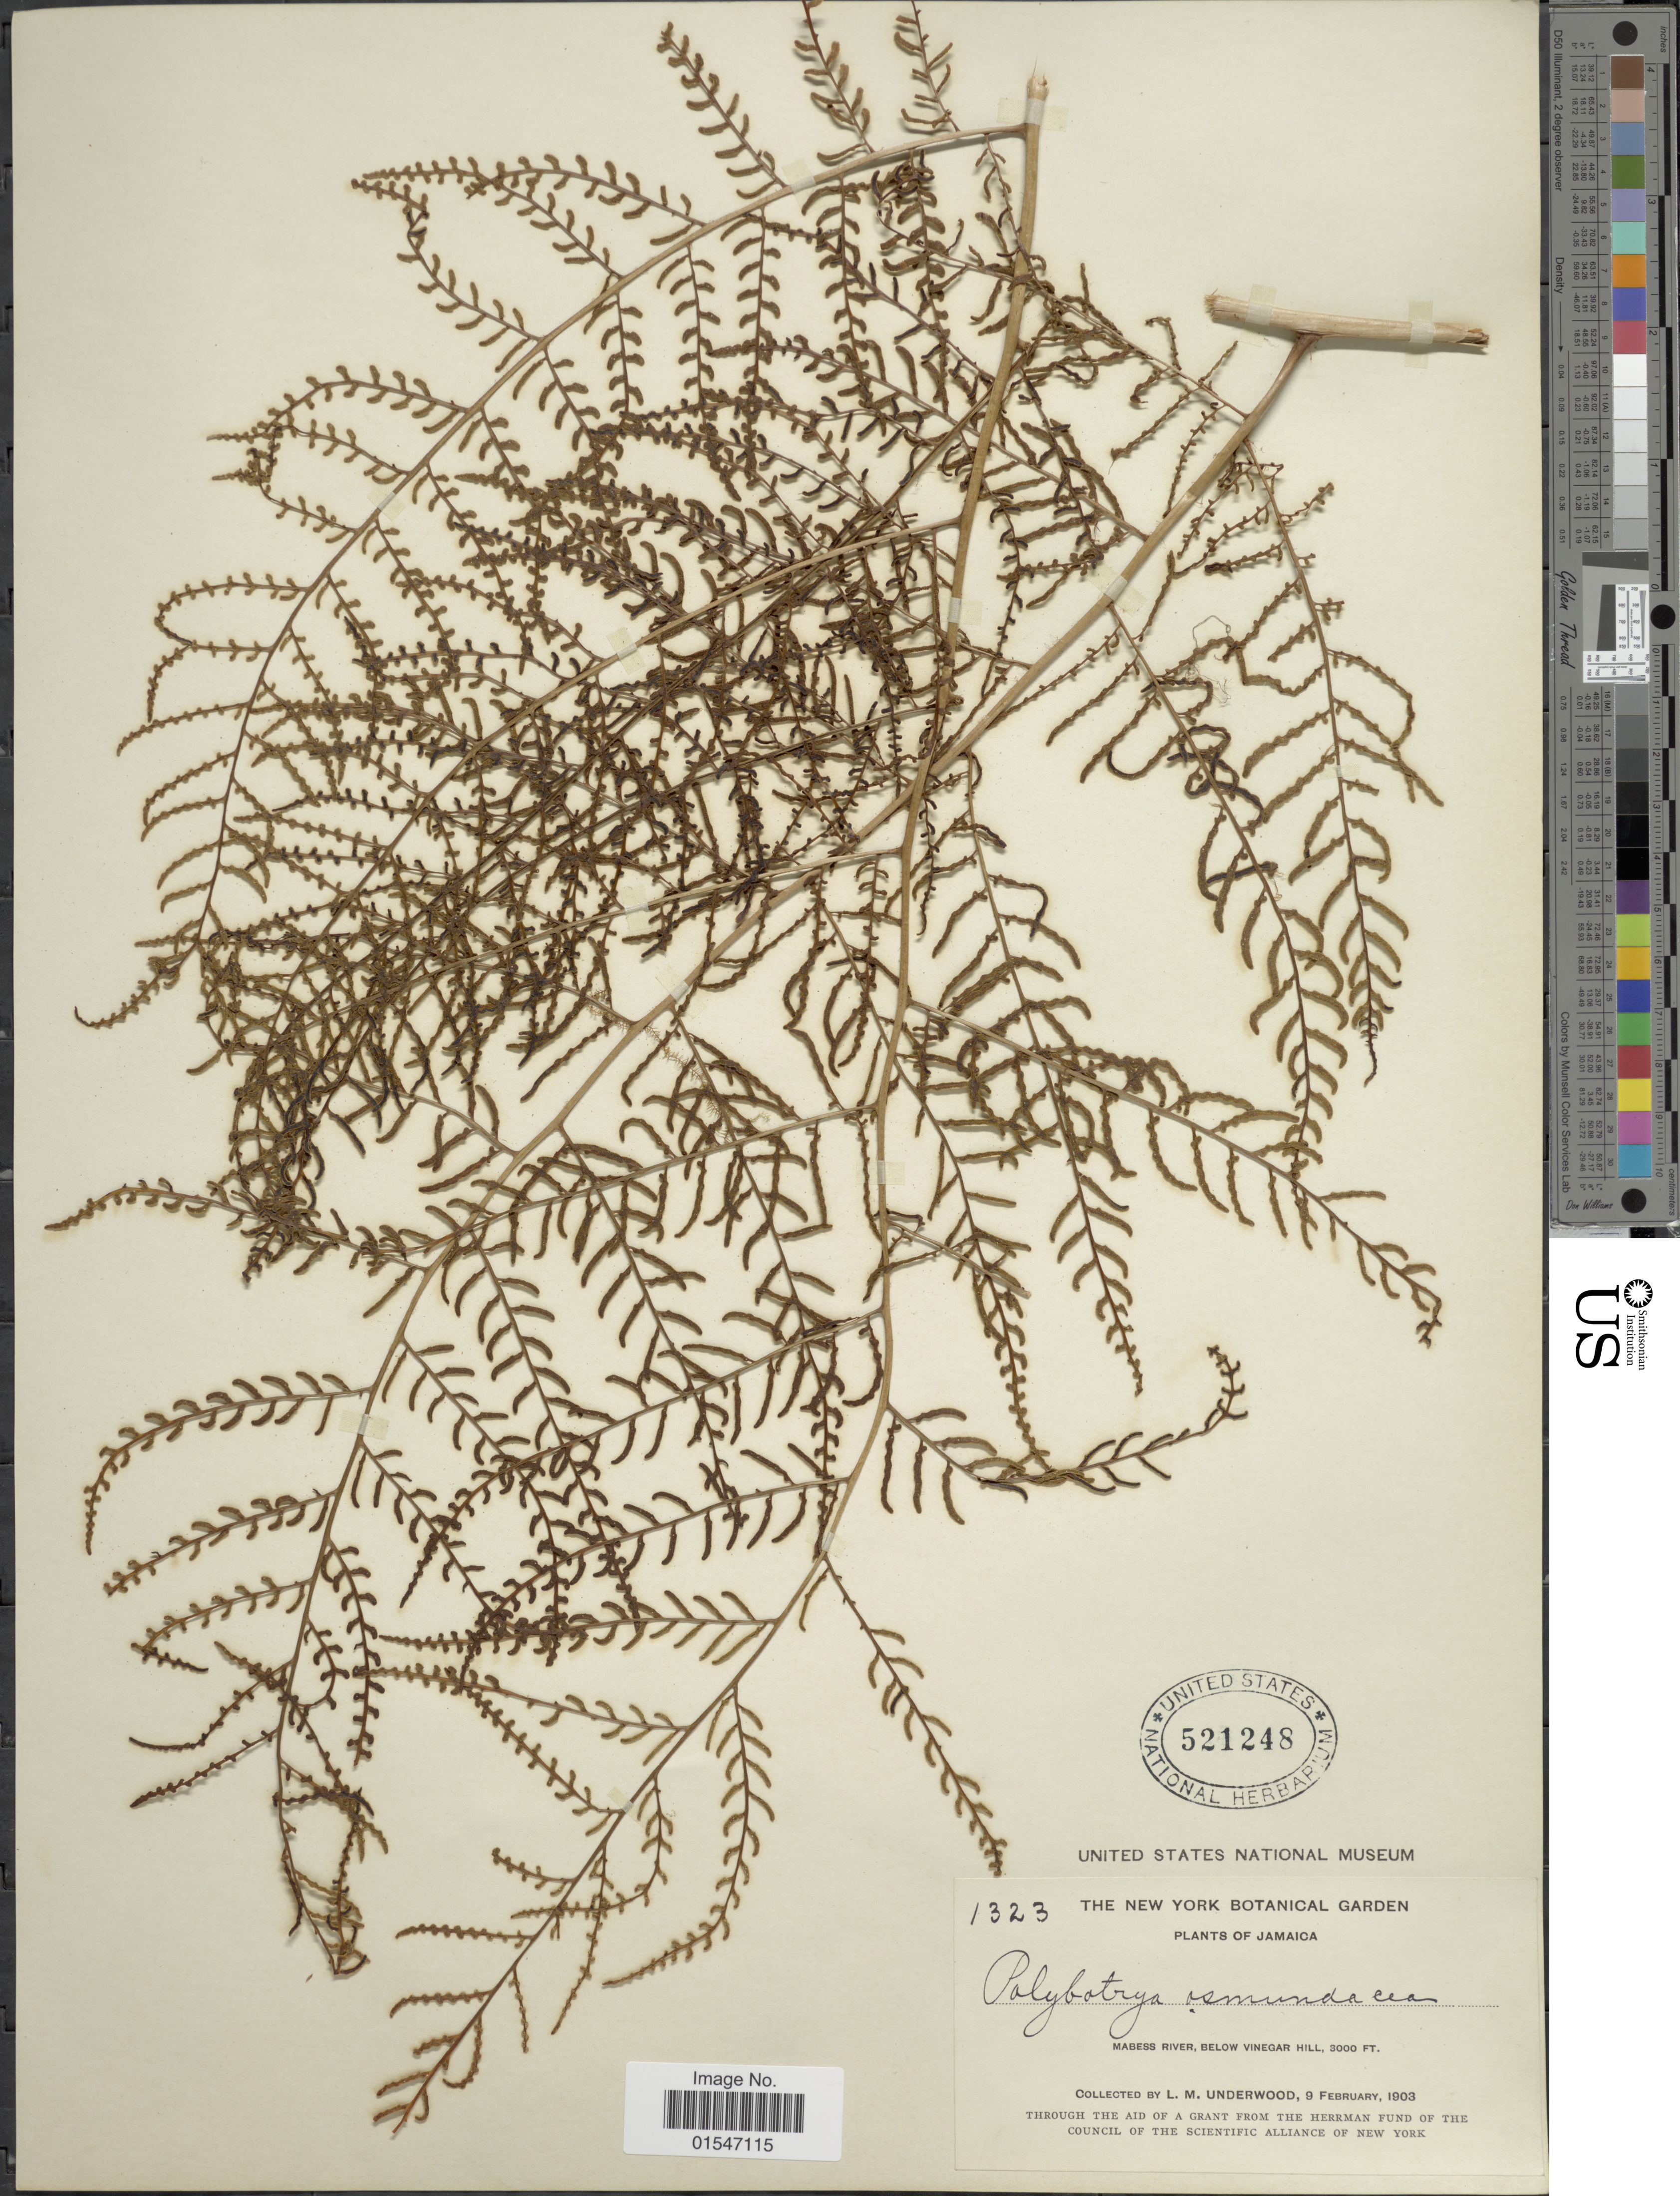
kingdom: Plantae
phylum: Tracheophyta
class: Polypodiopsida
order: Polypodiales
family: Dryopteridaceae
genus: Polybotrya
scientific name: Polybotrya osmundacea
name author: Humb. & Bonpl. ex Willd.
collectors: L. M. Underwood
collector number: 1323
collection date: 1903-02-09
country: Jamaica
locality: Mabess River, below Vinegar Hill. Jamaica.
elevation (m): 914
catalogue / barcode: US 521248